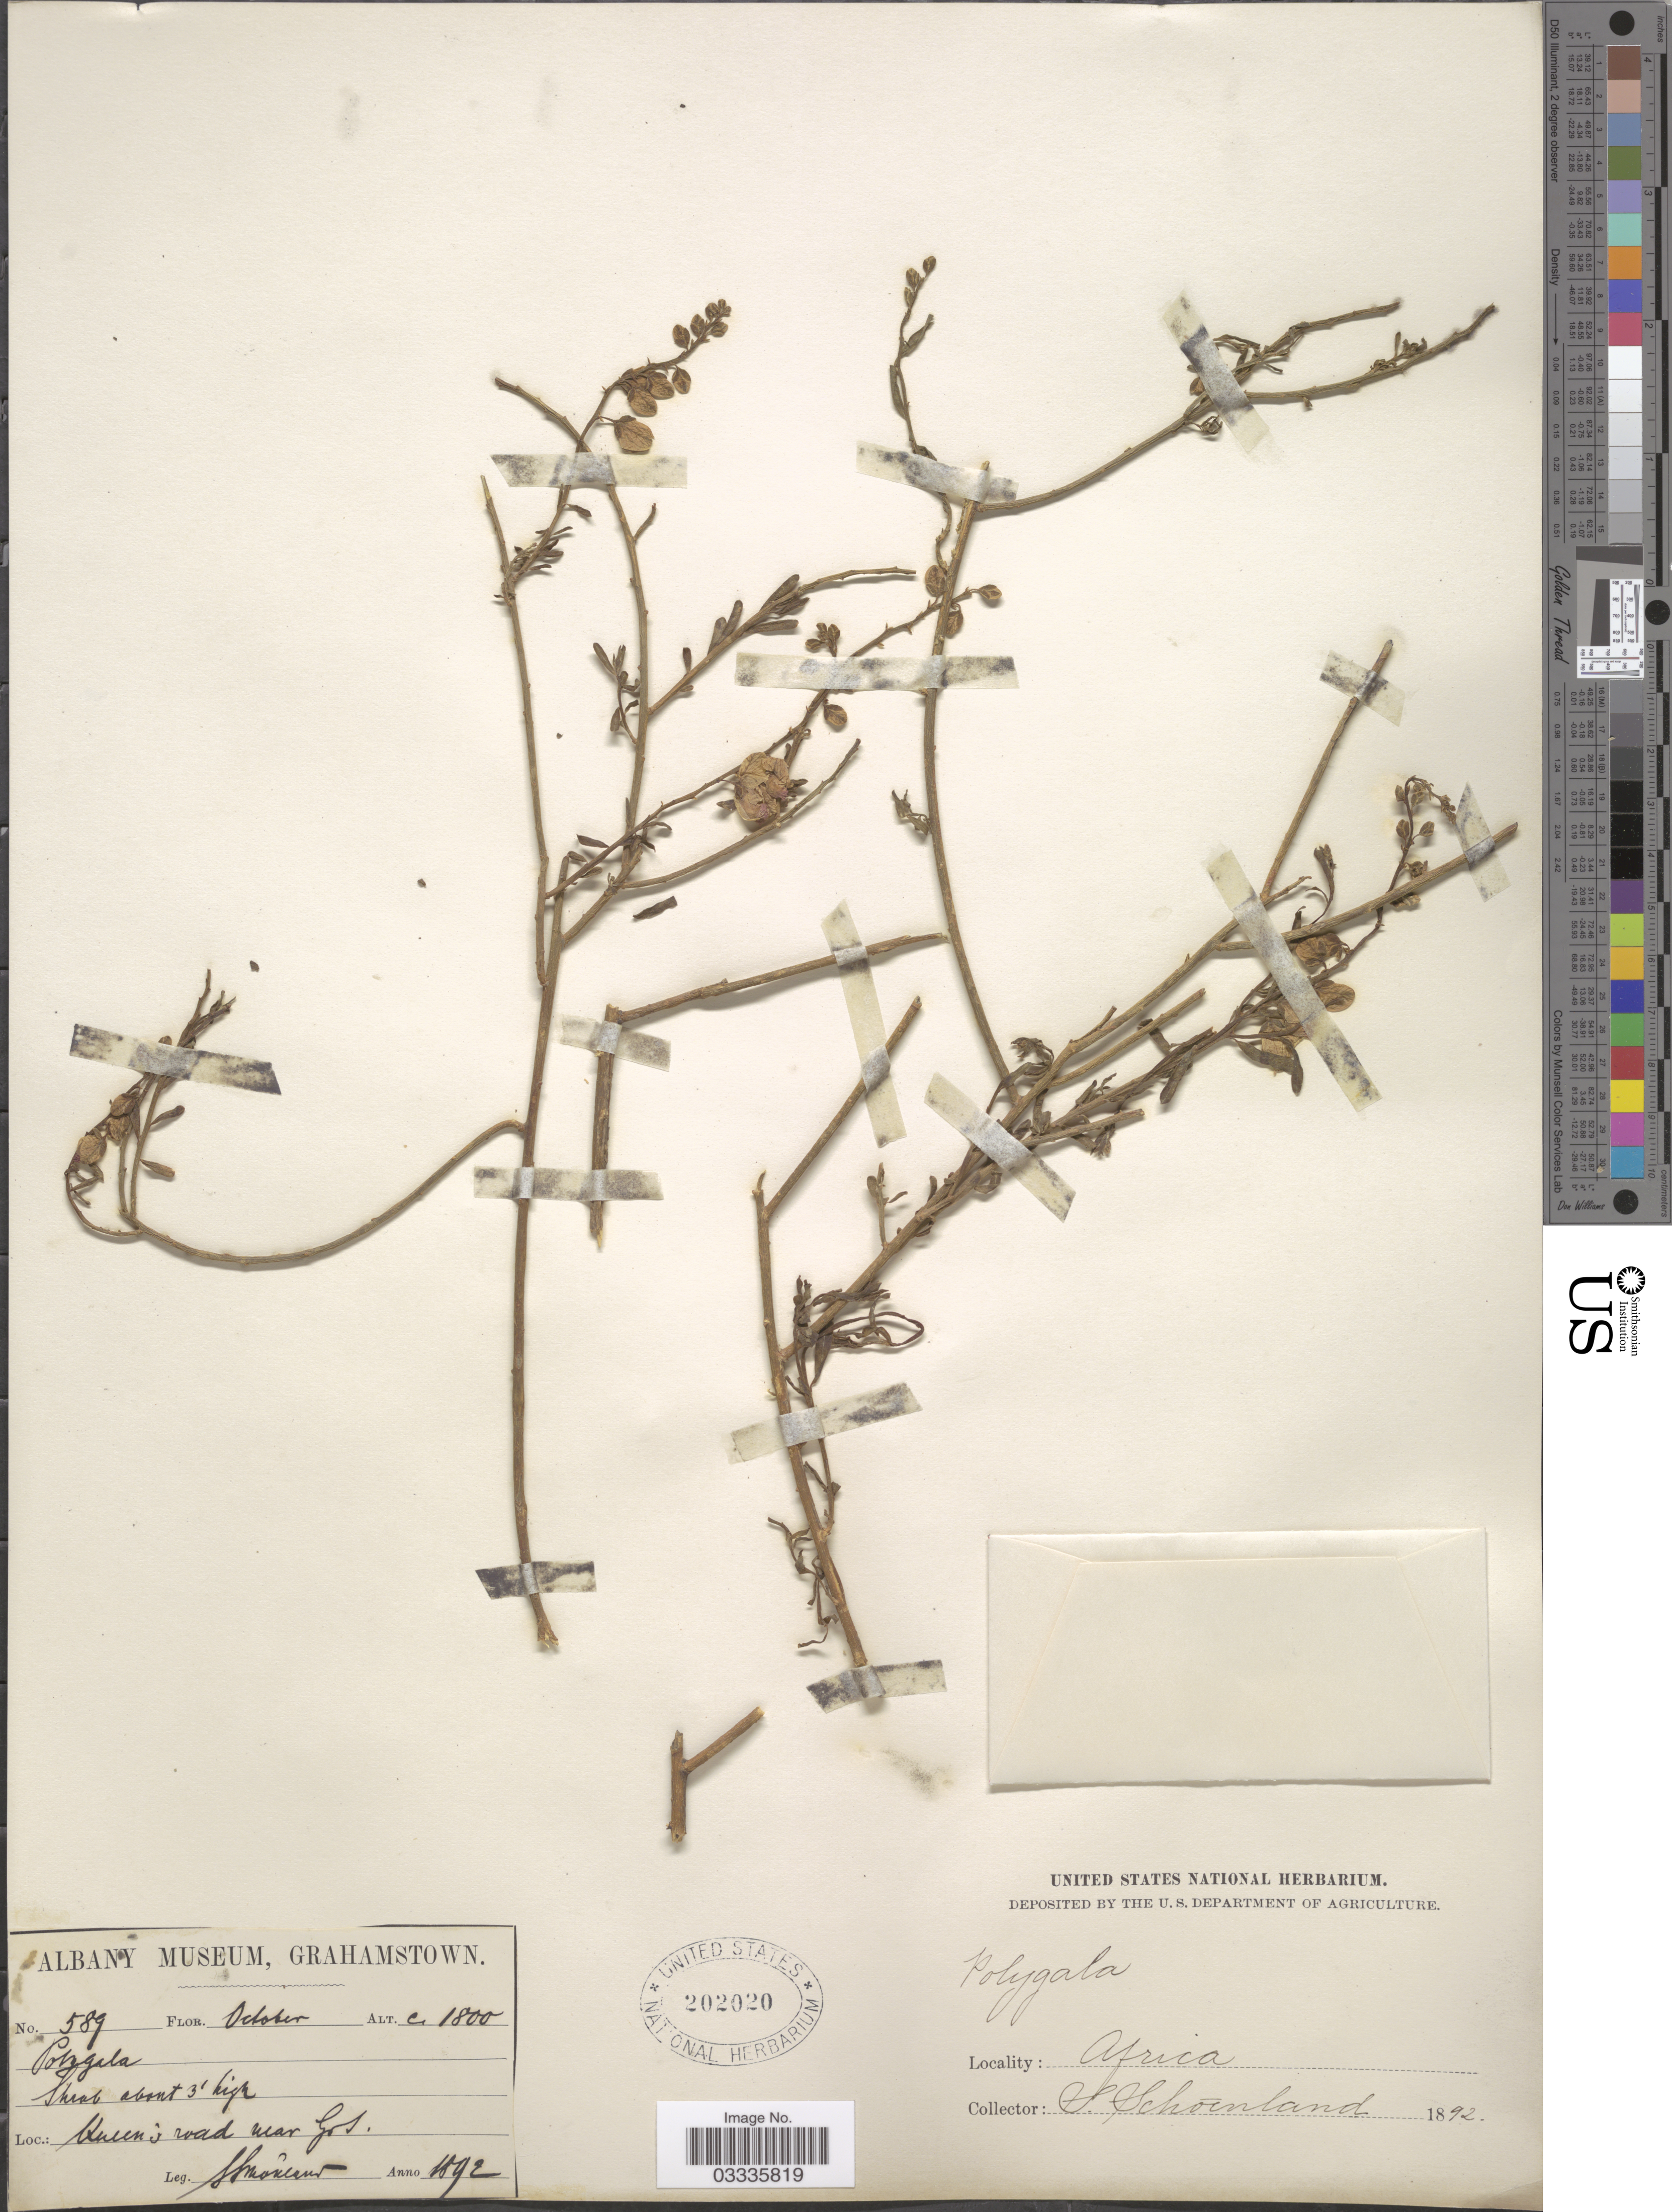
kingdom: Plantae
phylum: Tracheophyta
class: Magnoliopsida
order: Fabales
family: Polygalaceae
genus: Polygala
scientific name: Polygala sp.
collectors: S. Schoenland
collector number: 589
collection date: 1892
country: South Africa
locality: Africa. Queen's road near Got.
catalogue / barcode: US 202020